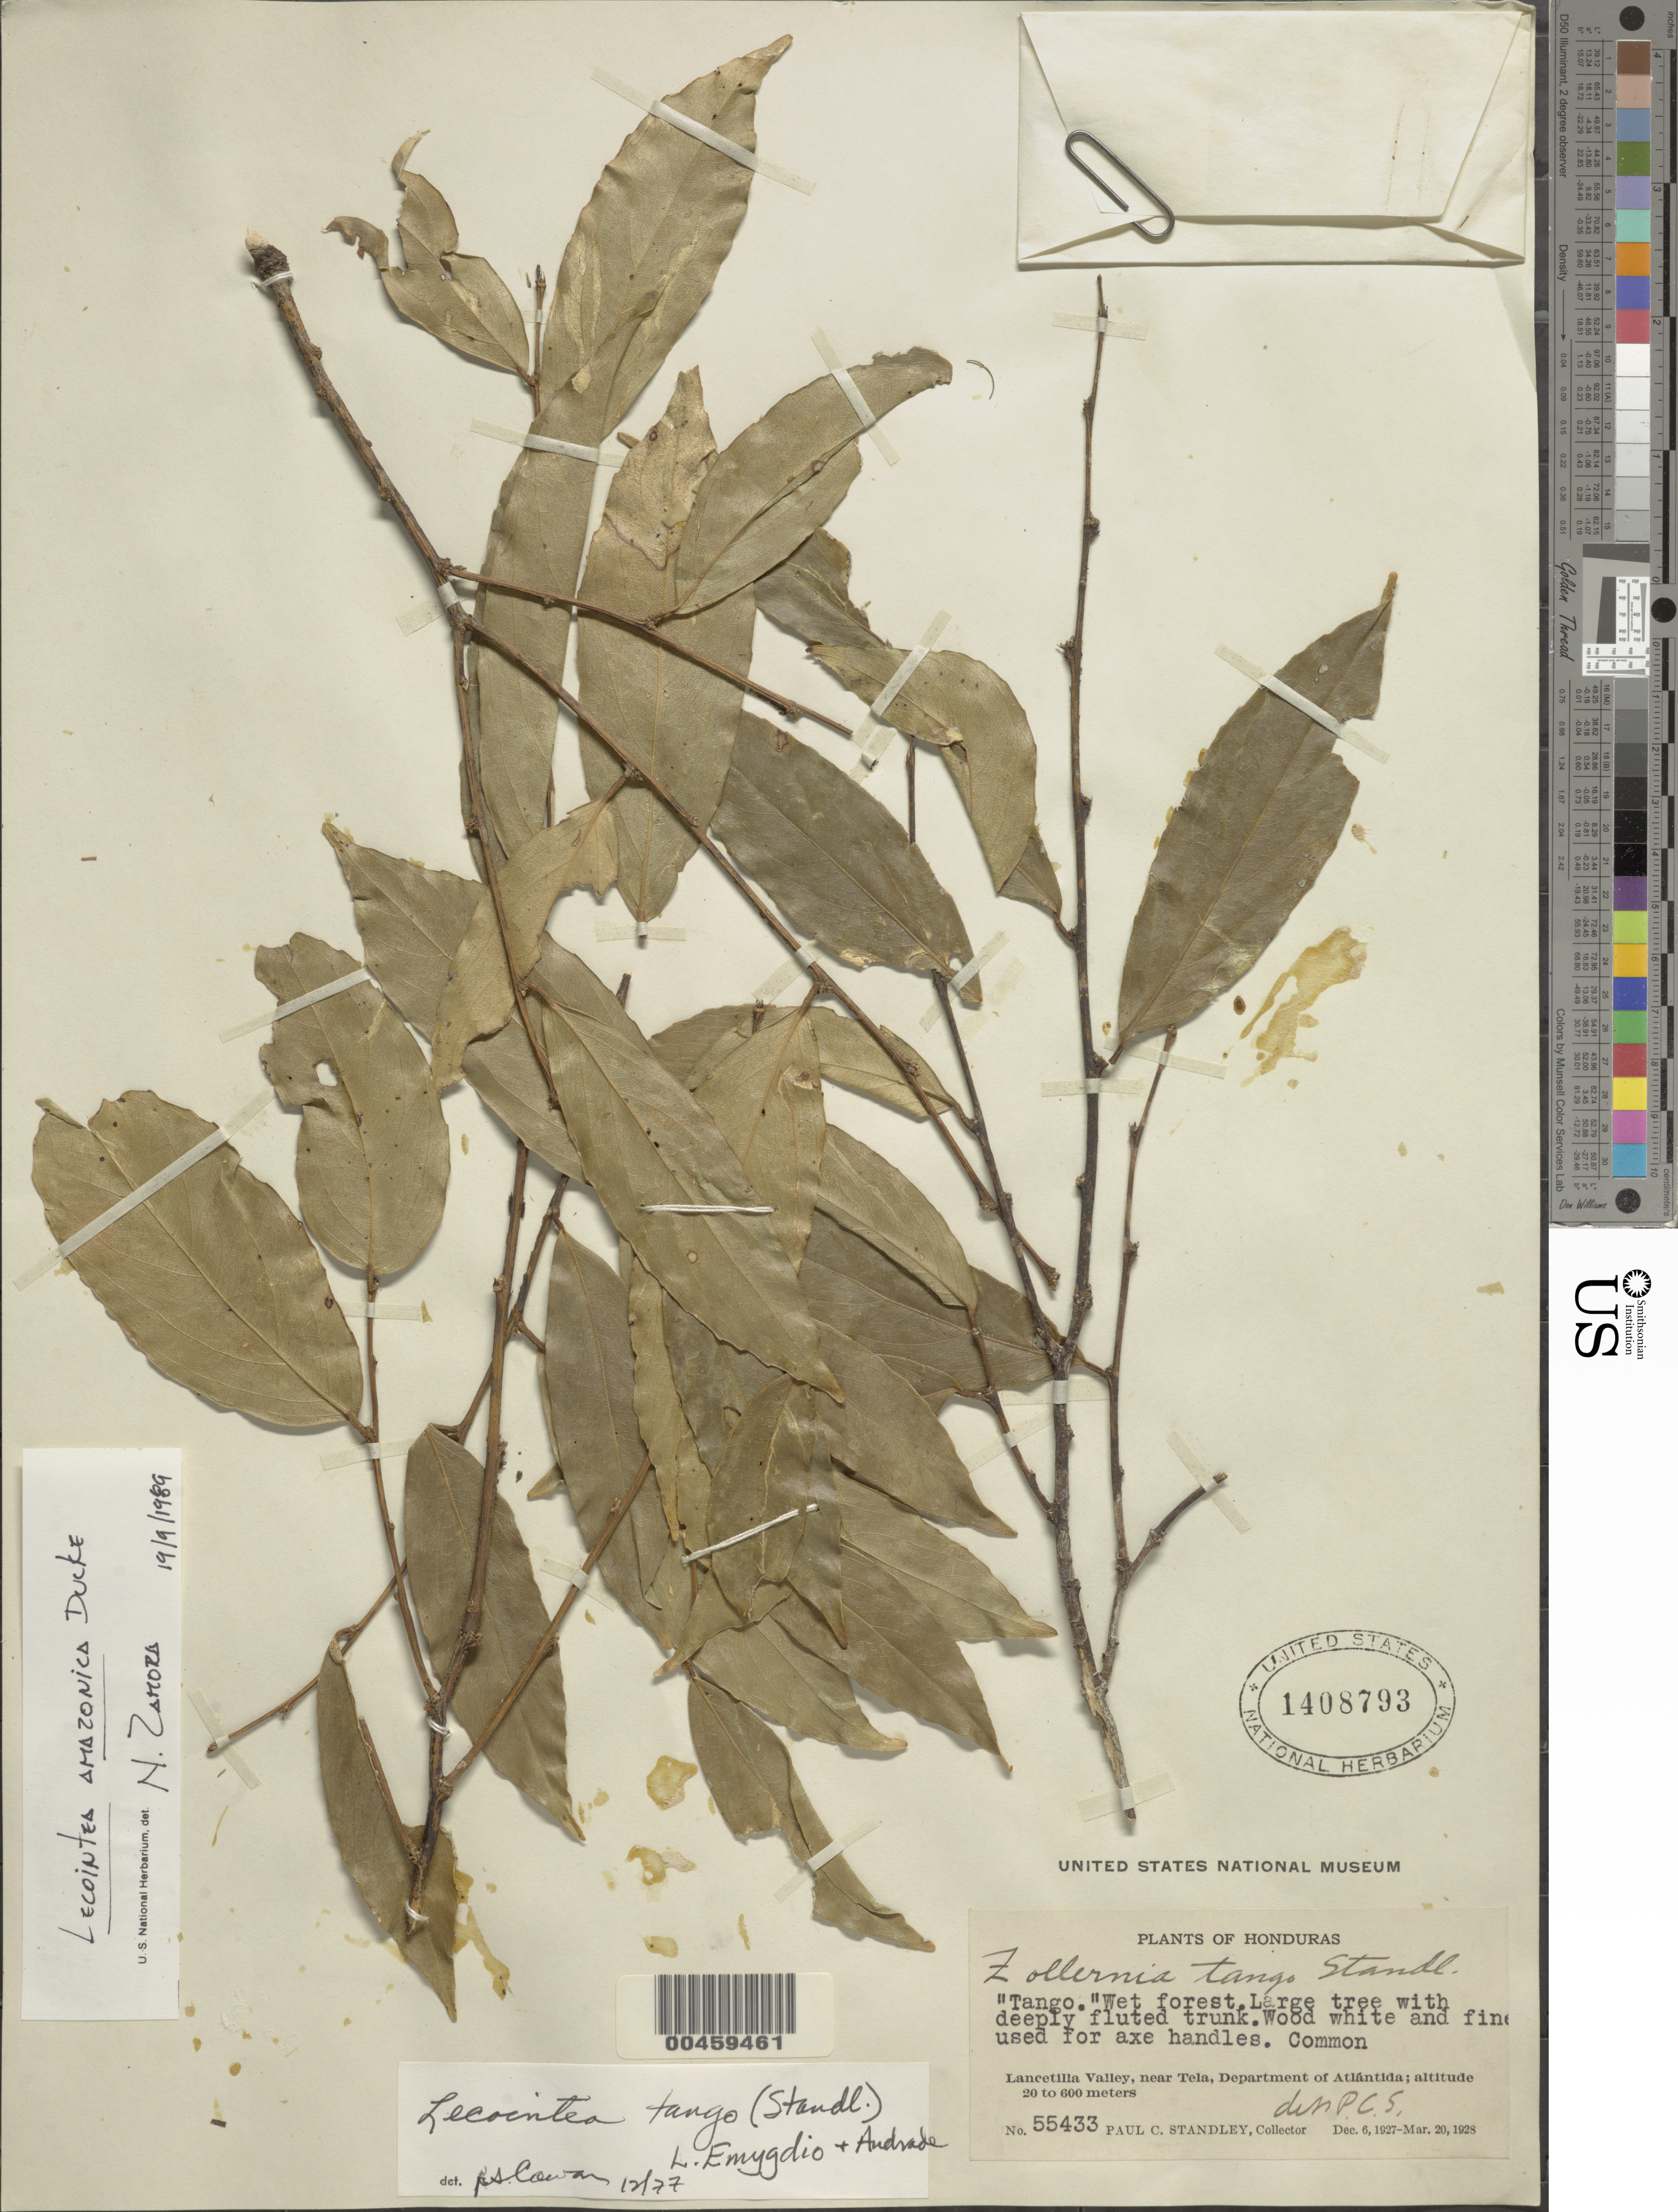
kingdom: Plantae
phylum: Tracheophyta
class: Magnoliopsida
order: Fabales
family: Fabaceae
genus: Lecointea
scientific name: Lecointea amazonica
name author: Ducke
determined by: Zamora, N.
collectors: P. C. Standley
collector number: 55433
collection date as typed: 06 Dec 1927 to 20 Mar 1928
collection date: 1927-12-06/1928-03-20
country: Honduras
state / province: Atlántida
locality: Lancetilla Valley, near Tela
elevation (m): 20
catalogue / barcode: US 1408793